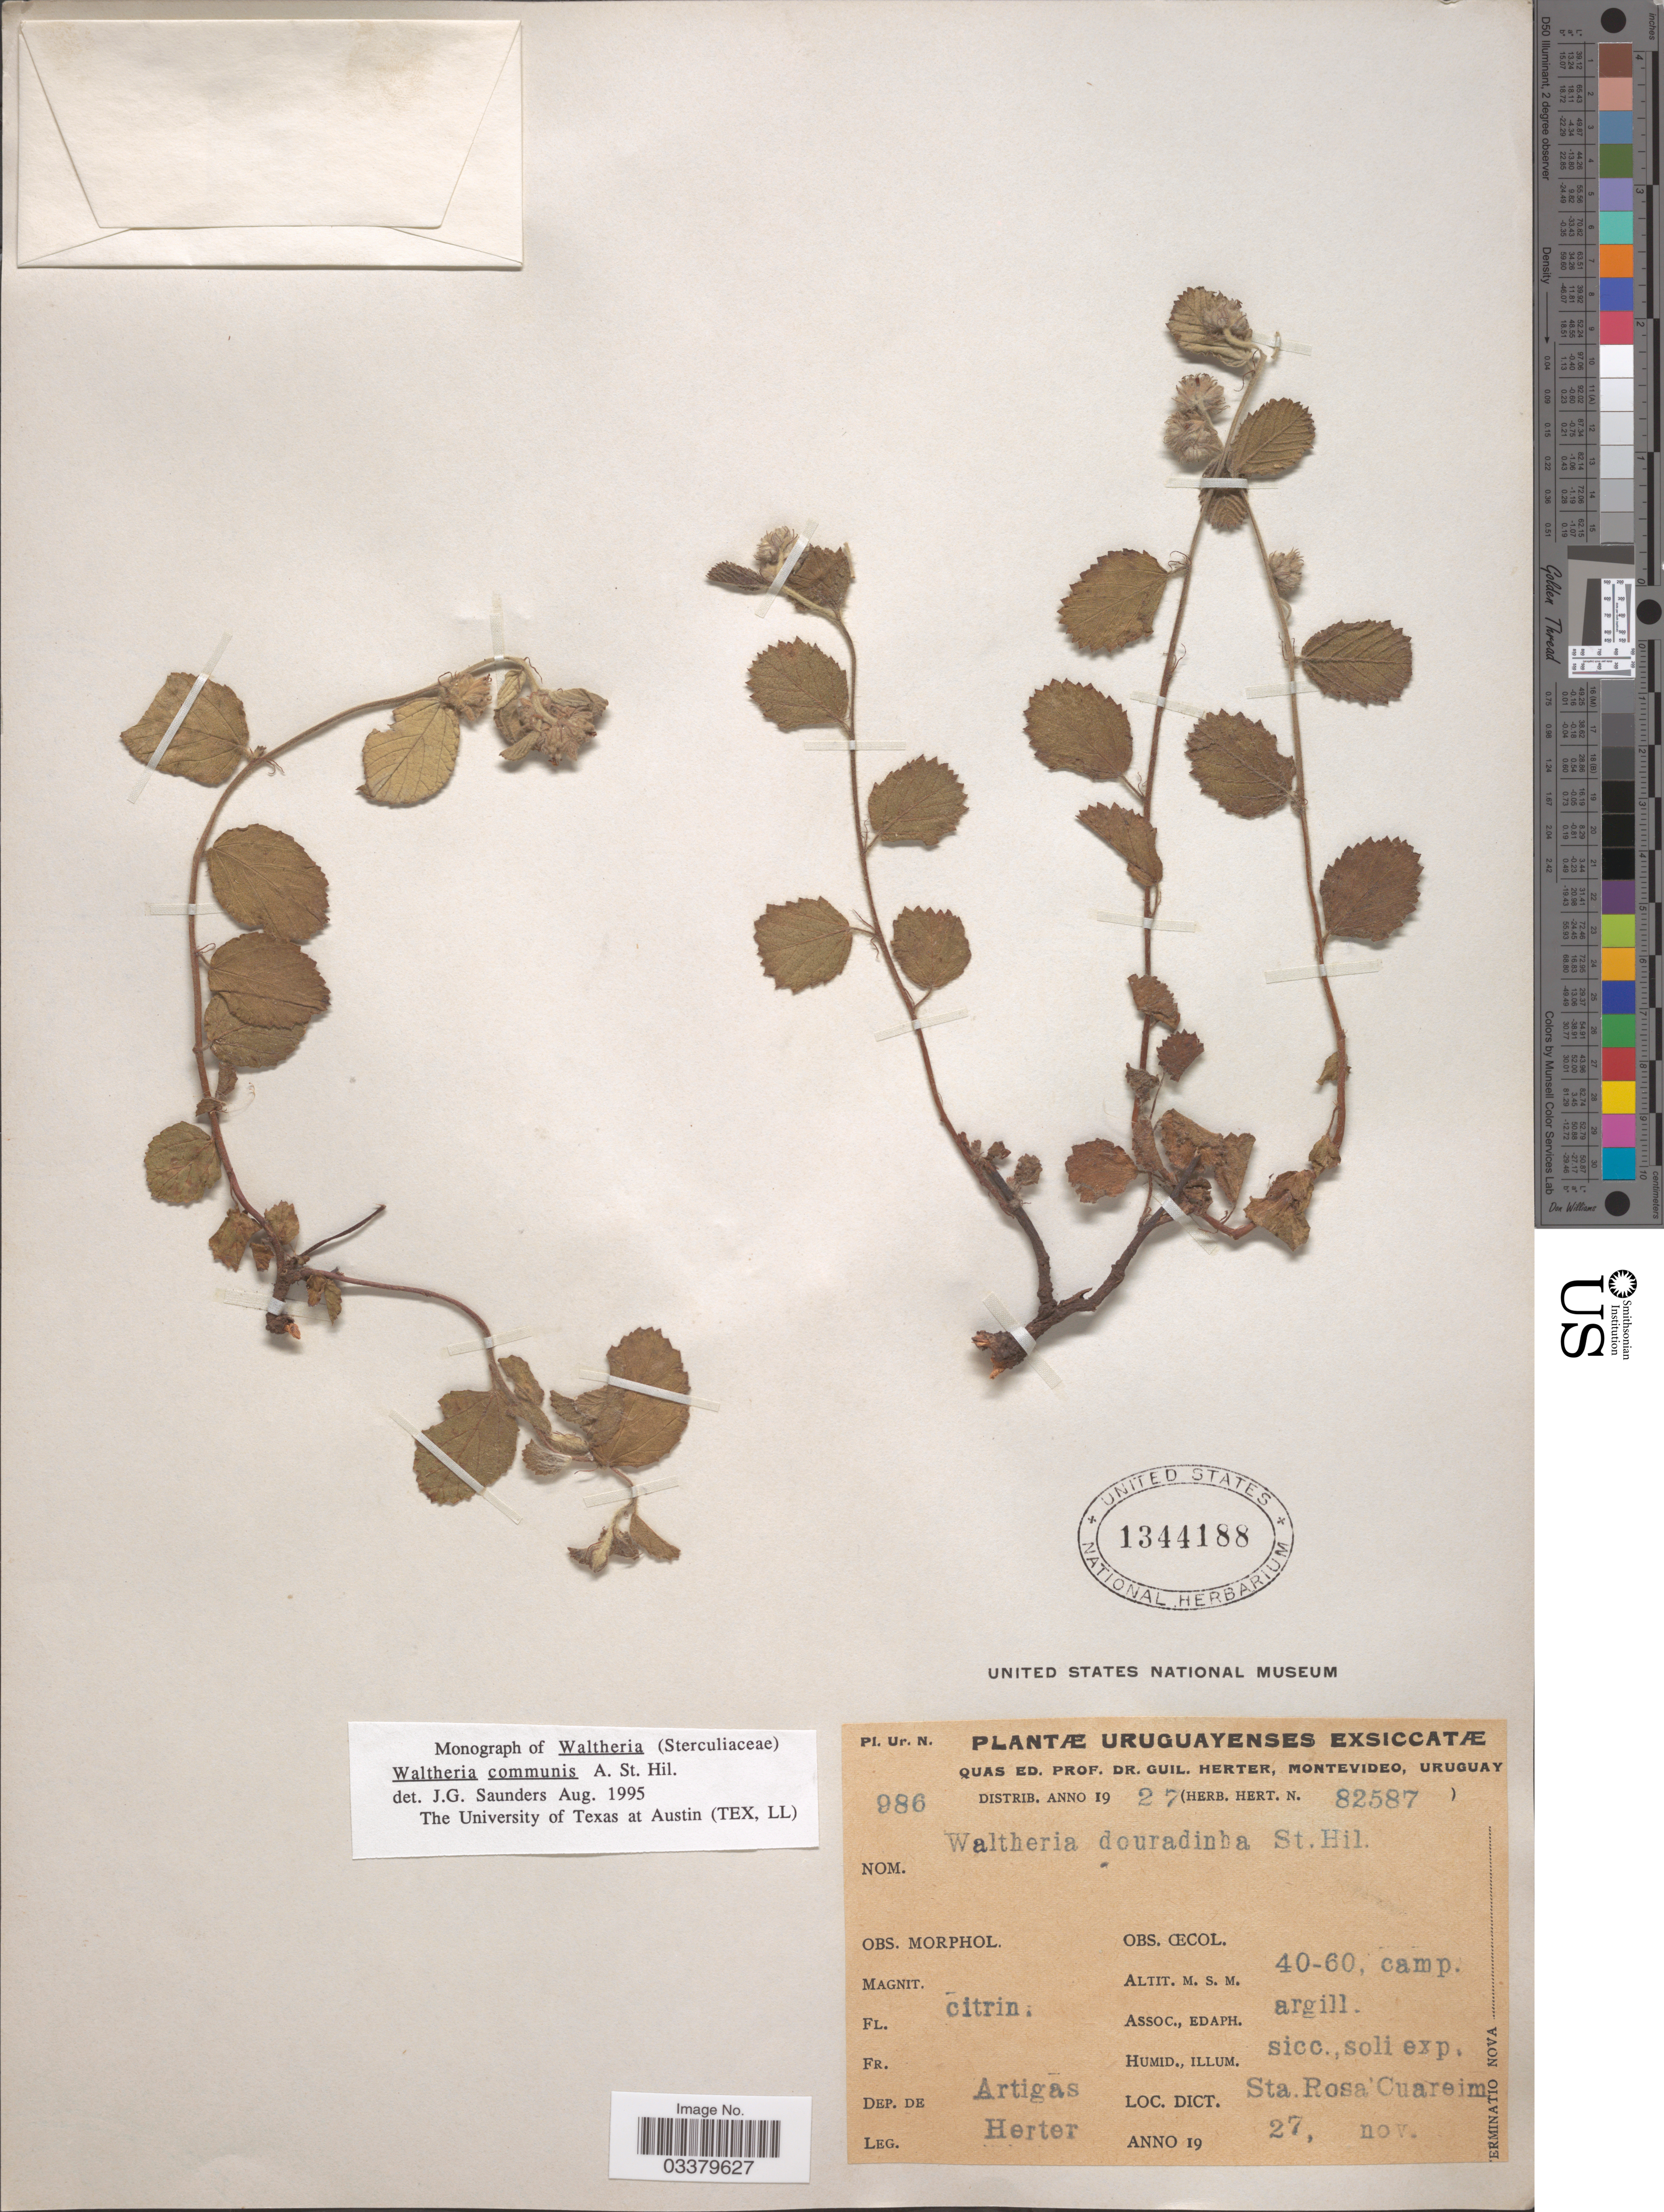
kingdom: Plantae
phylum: Tracheophyta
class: Magnoliopsida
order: Malvales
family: Malvaceae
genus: Waltheria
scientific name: Waltheria communis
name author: A. St.-Hil.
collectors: G. Herter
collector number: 986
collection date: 1927-11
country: Uruguay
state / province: Artigas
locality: Dep. de Artigas, Sta. Rosa Cuareim.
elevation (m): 40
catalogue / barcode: US 1344188